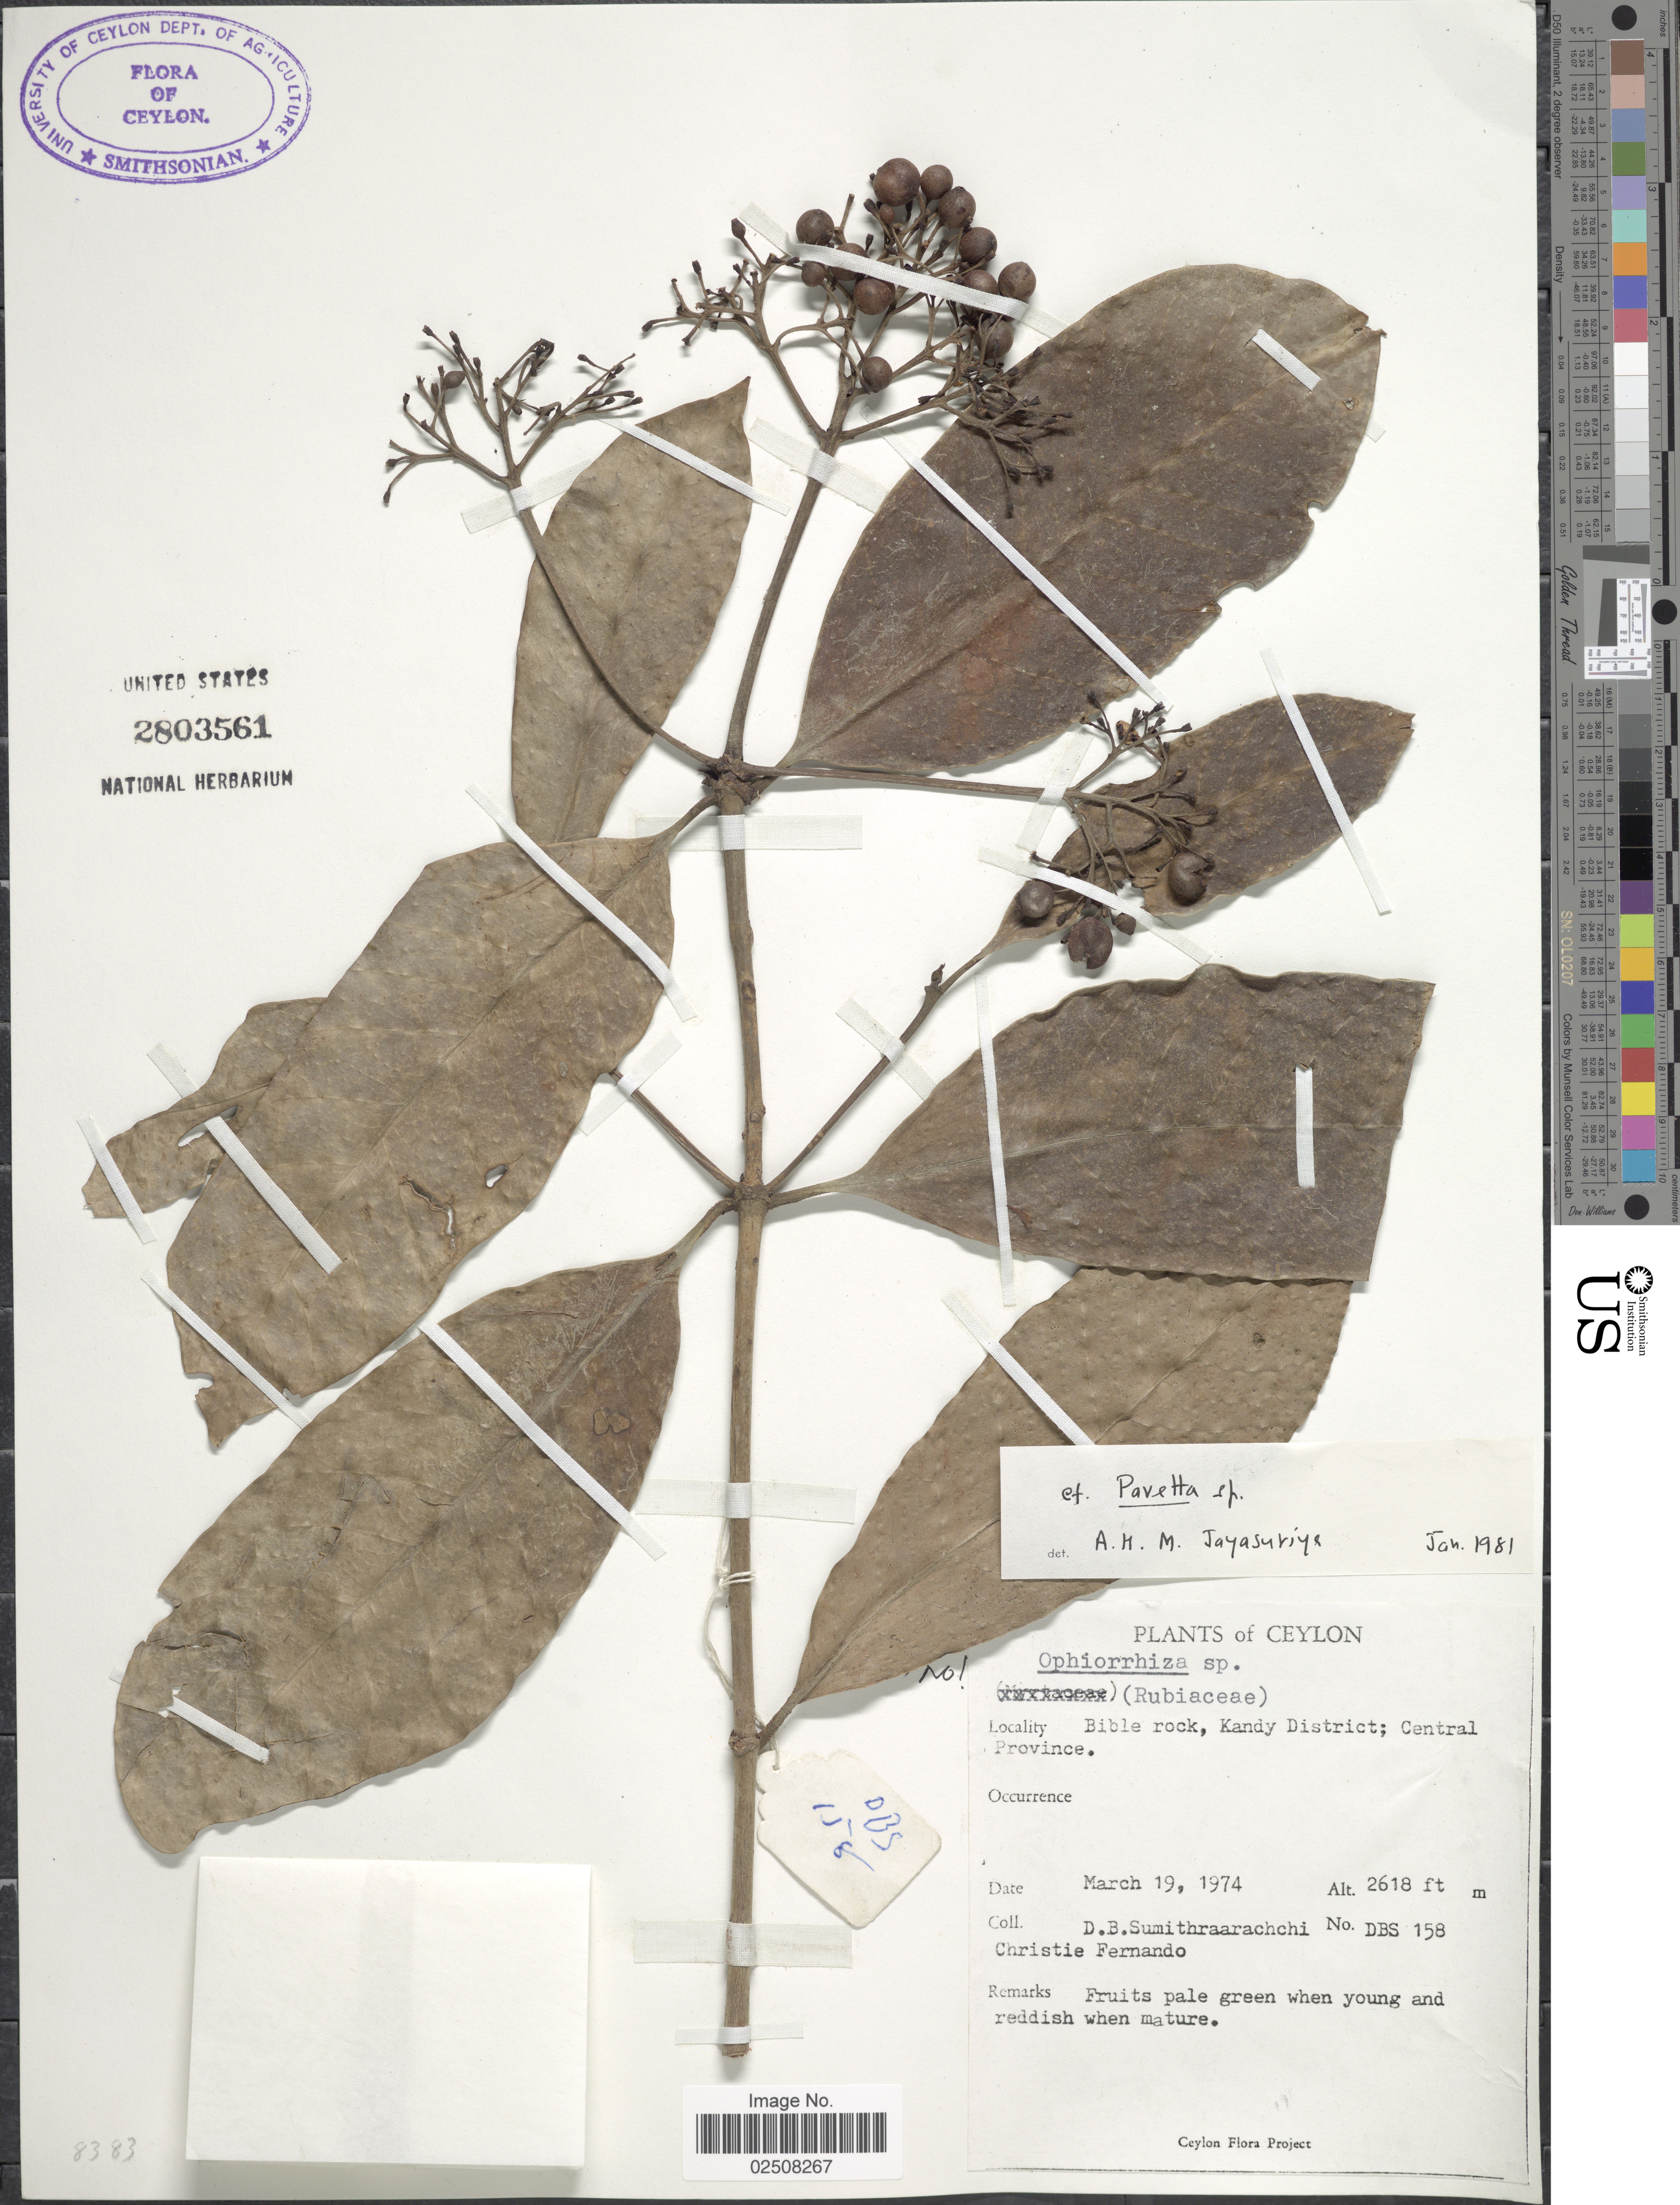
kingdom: Plantae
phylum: Tracheophyta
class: Magnoliopsida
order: Gentianales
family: Rubiaceae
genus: Pavetta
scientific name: Pavetta sp.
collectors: D. B. Sumithraarachchi & C. Fernando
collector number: DBS 158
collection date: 1974-03-19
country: Sri Lanka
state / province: Central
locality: Ceylon, Bible rock, Kandy District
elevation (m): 798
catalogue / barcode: US 2803561